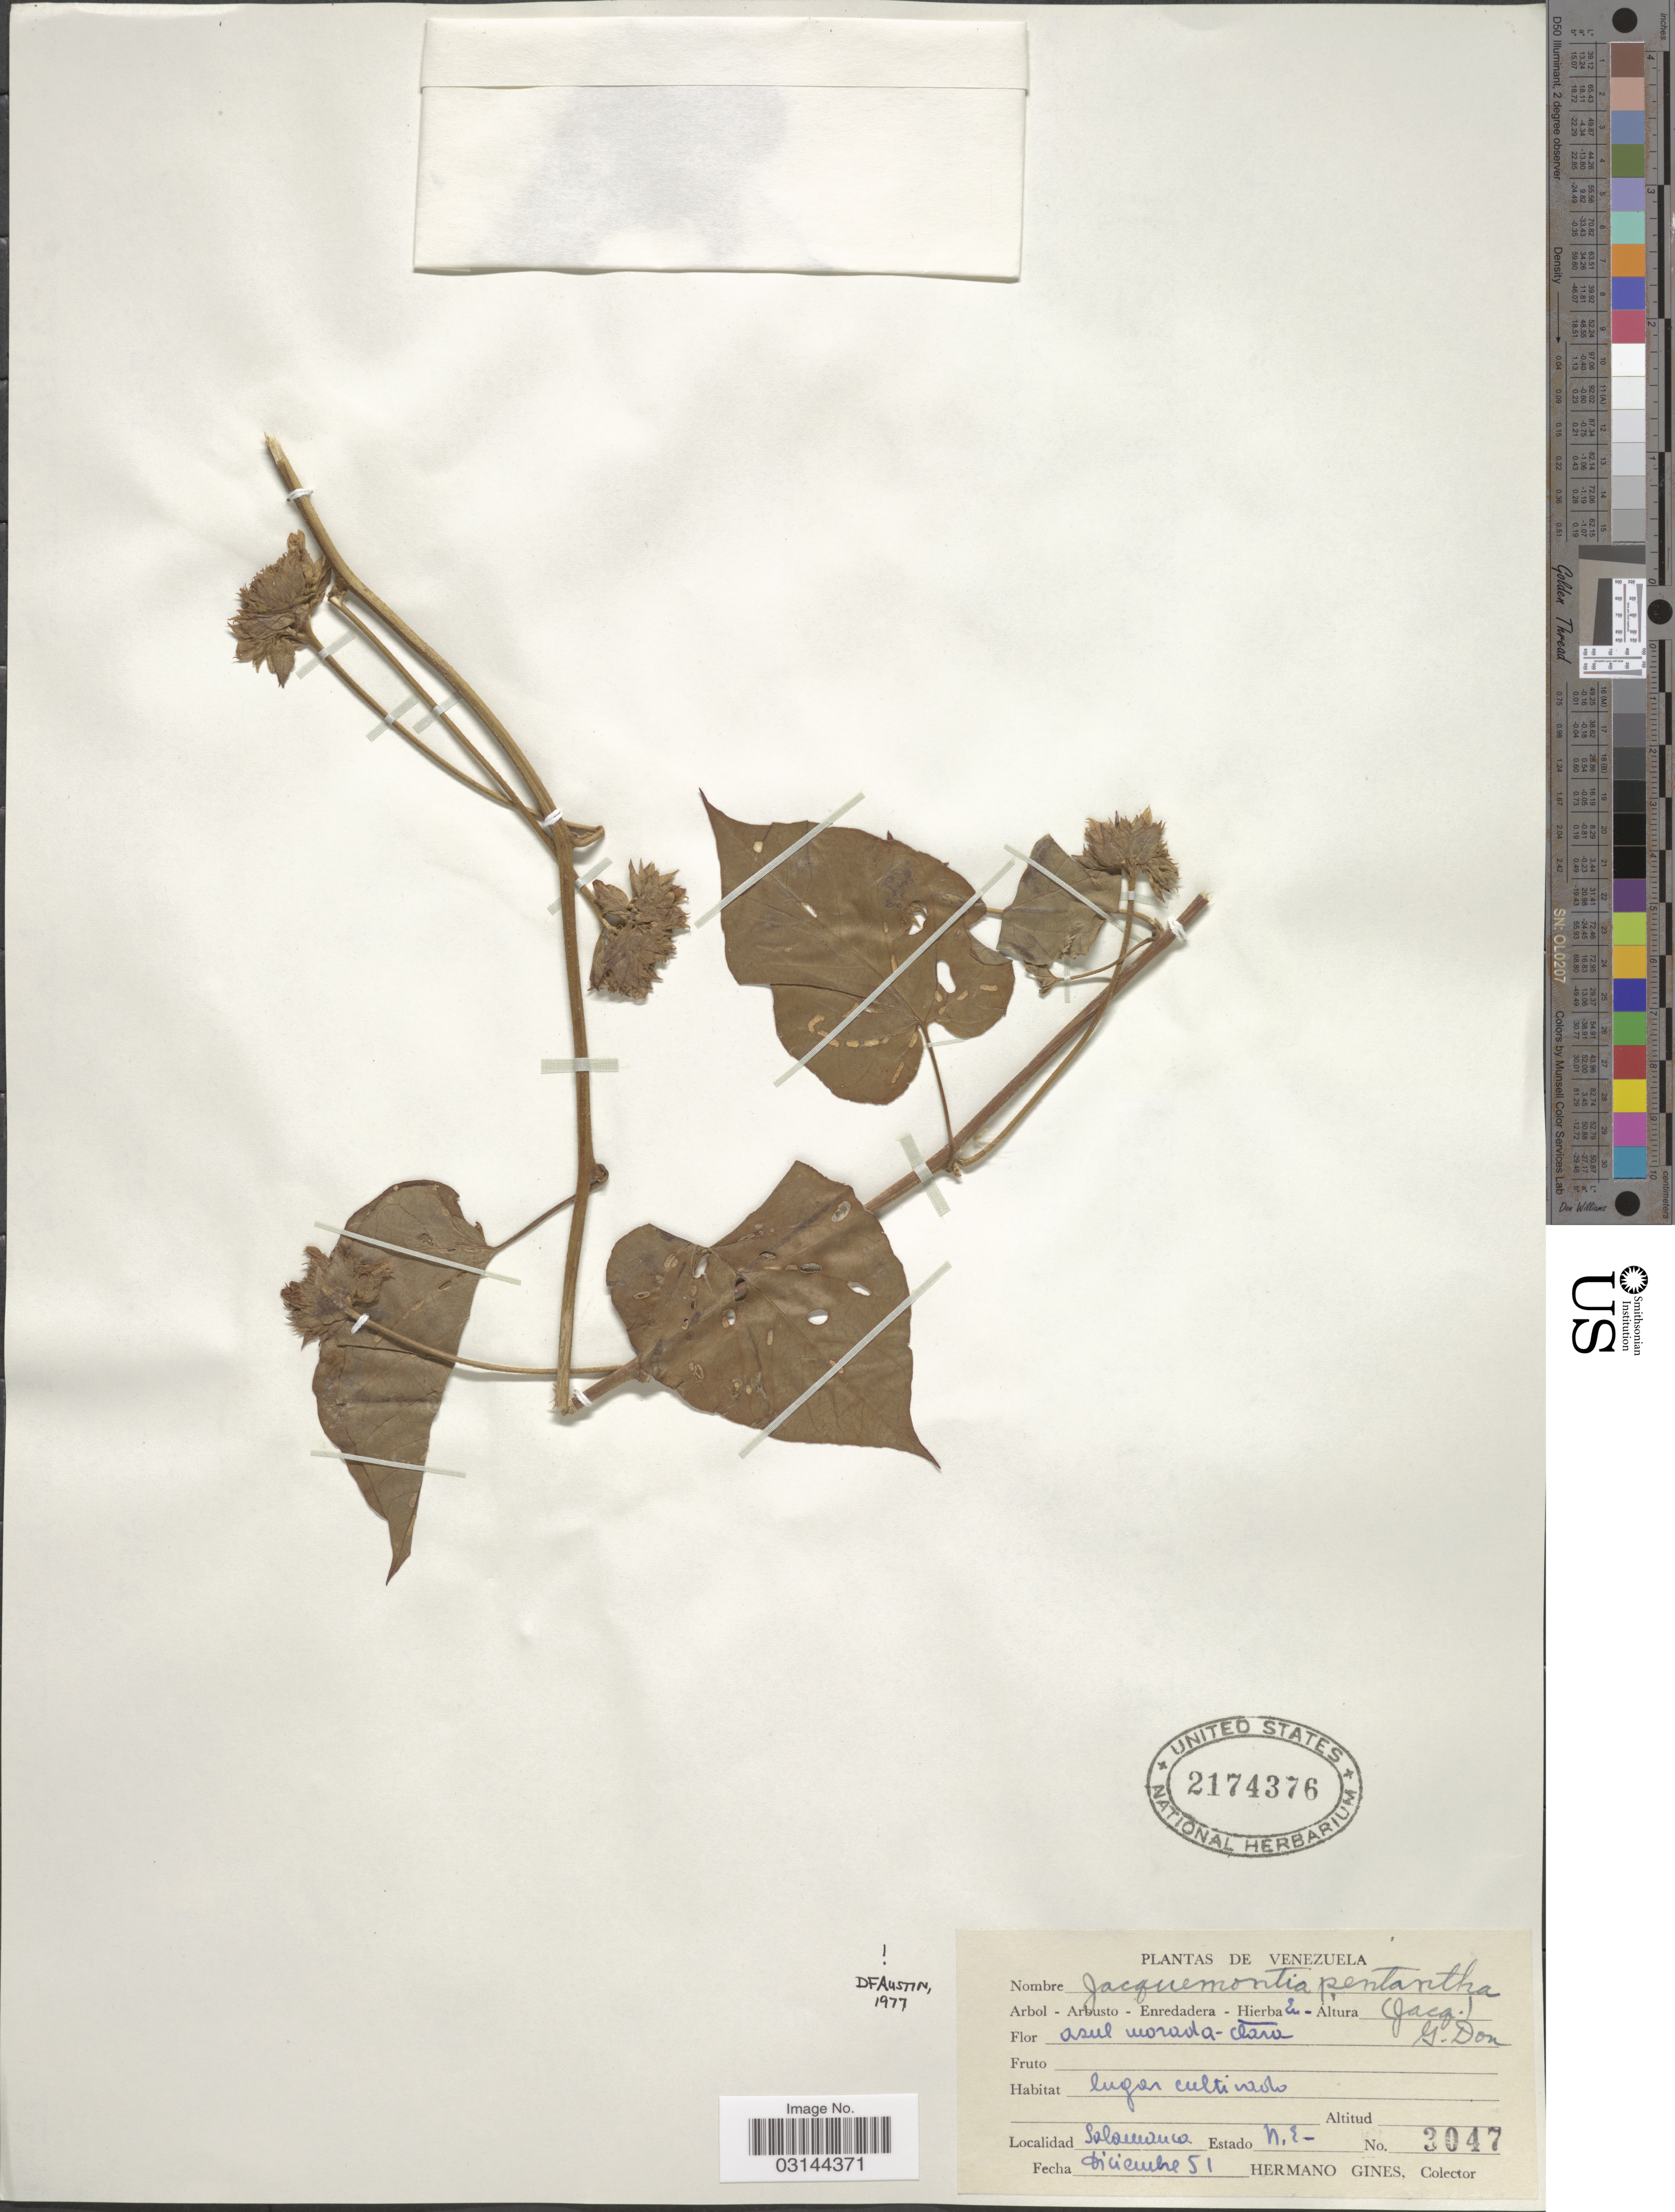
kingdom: Plantae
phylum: Tracheophyta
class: Magnoliopsida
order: Solanales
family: Convolvulaceae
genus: Jacquemontia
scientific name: Jacquemontia pentanthos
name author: (Jacq.) G. Don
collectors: Bro. Gines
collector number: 3047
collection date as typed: Transcribed d/m/y: /12/51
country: Venezuela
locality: Salamanca Estado N.E.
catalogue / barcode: US 2174376